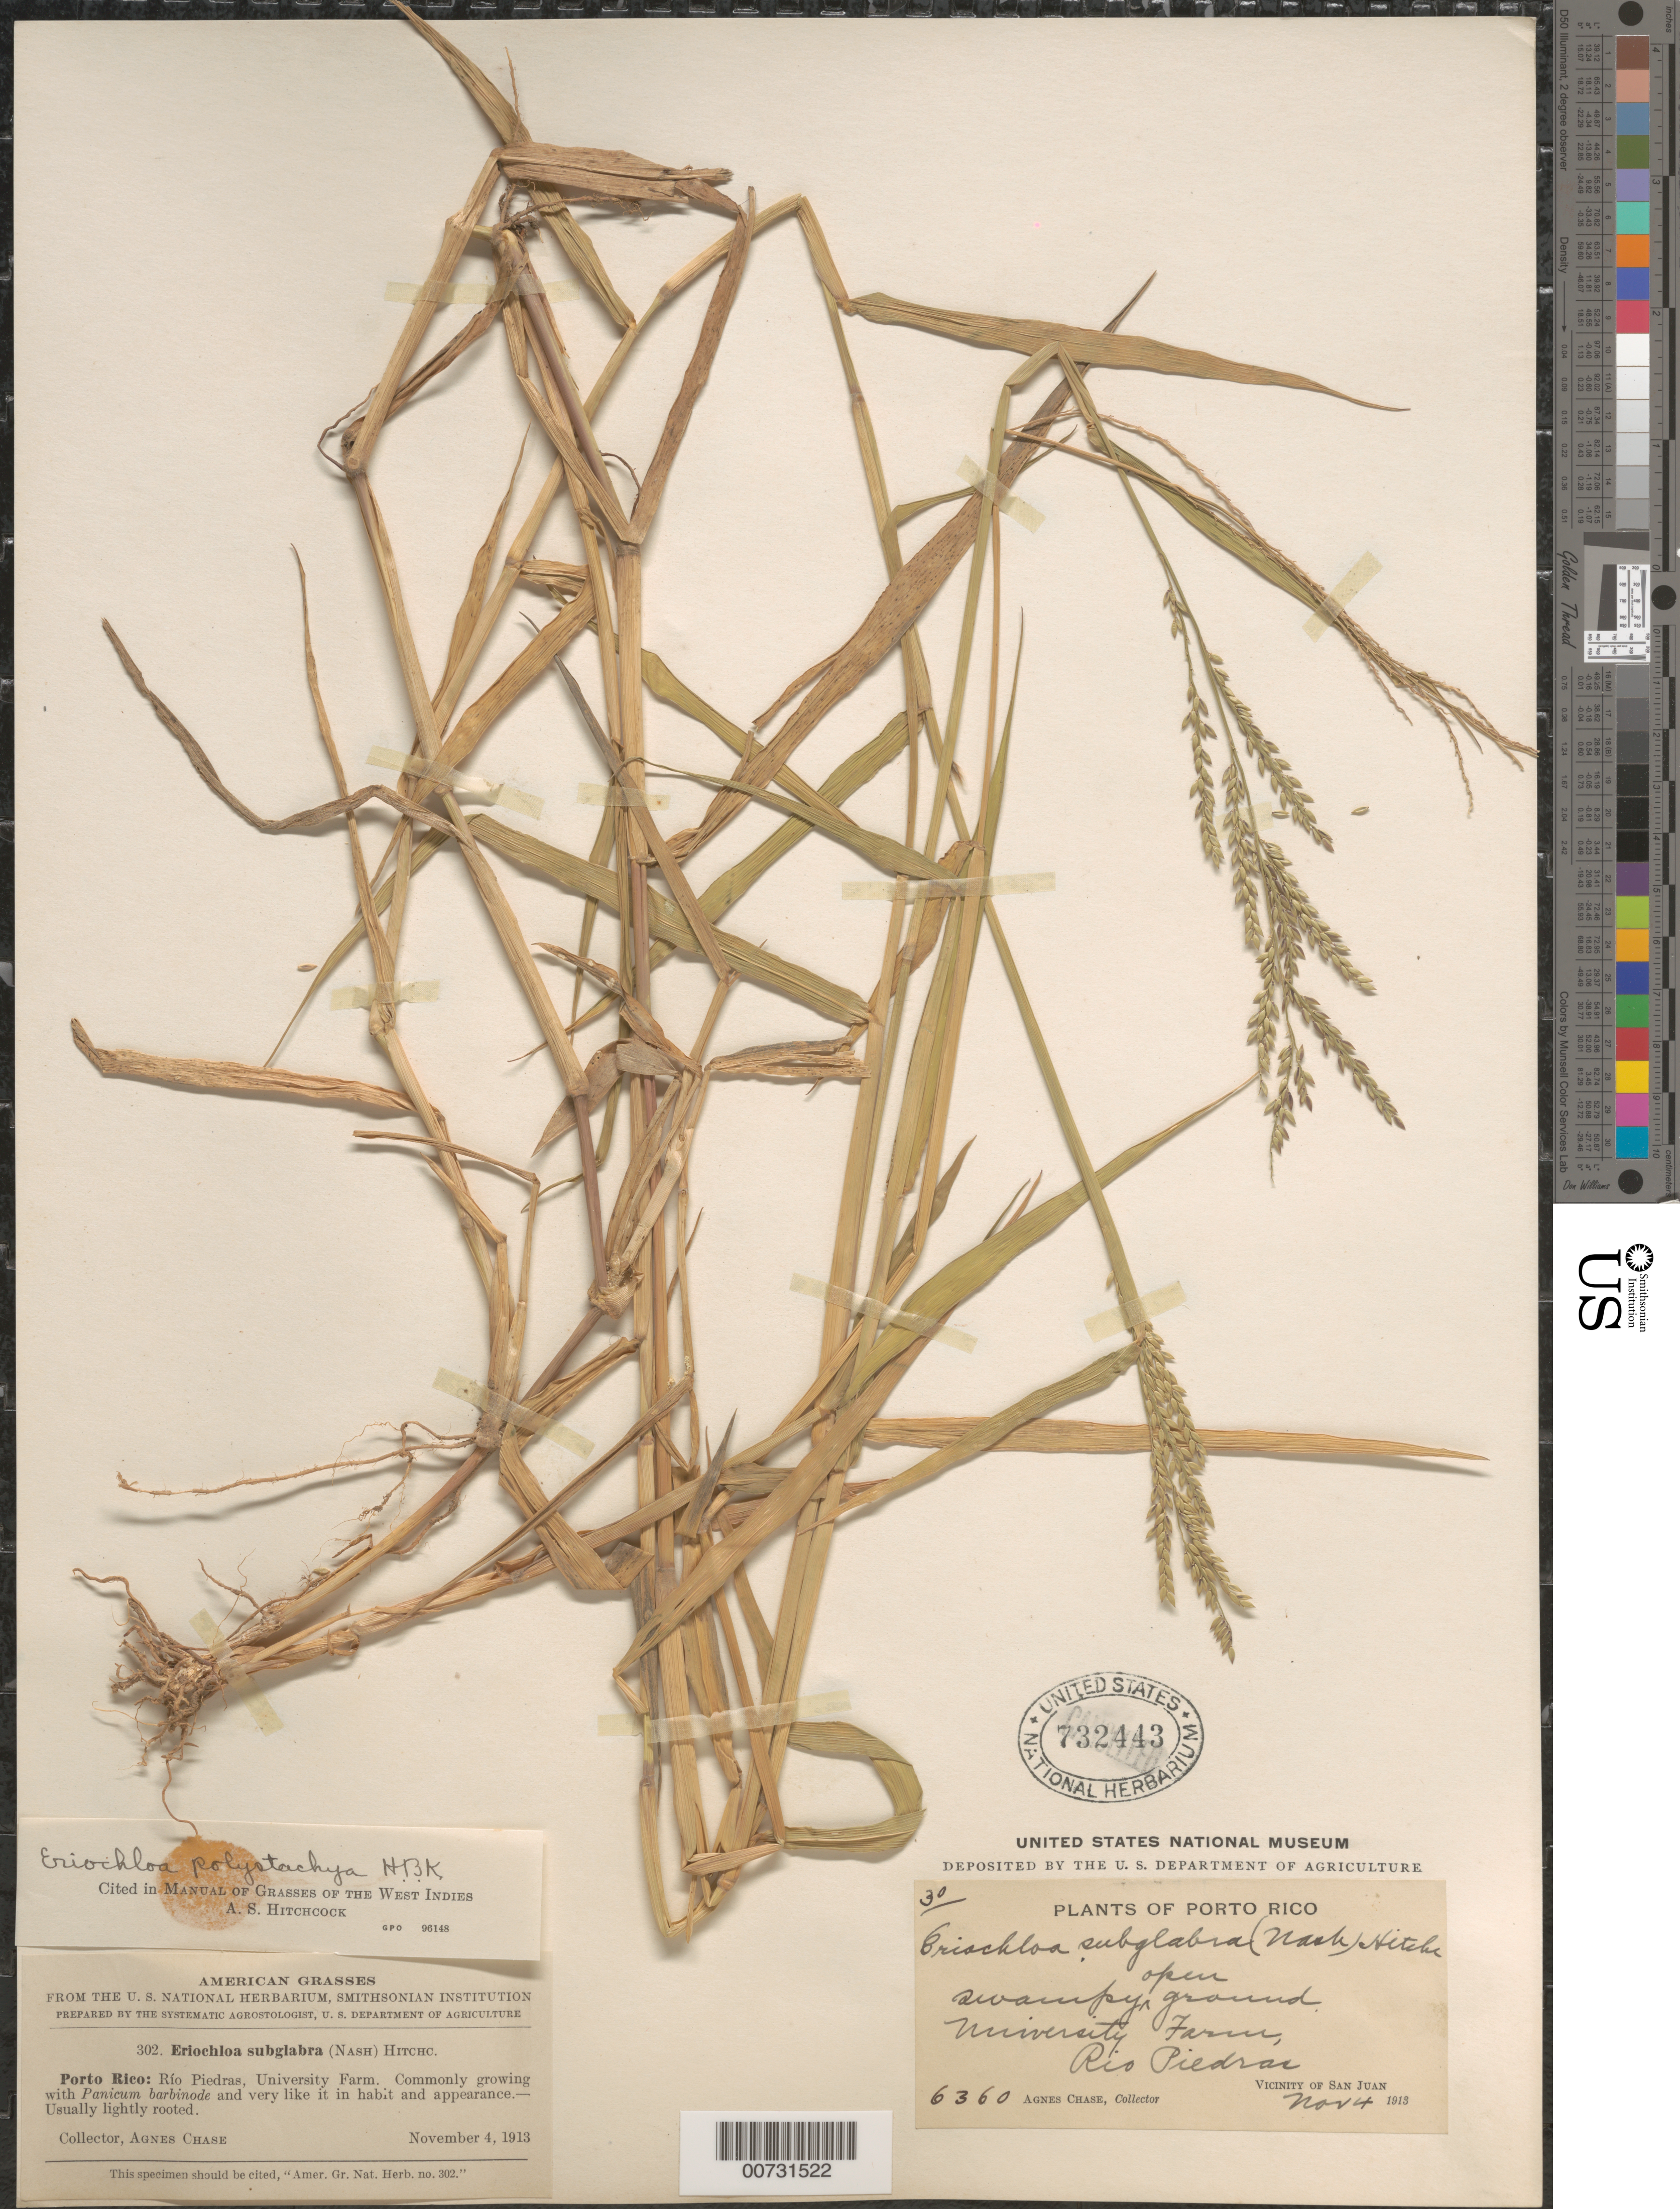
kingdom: Plantae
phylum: Tracheophyta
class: Liliopsida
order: Poales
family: Poaceae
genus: Eriochloa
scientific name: Eriochloa polystachya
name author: Kunth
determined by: Hitchcock, Albert S.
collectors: A. Chase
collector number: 6360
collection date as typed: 04 Nov 1913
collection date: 1913-11-04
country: Puerto Rico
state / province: San Juan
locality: University Farm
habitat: Swampy ground, open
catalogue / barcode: US 732443